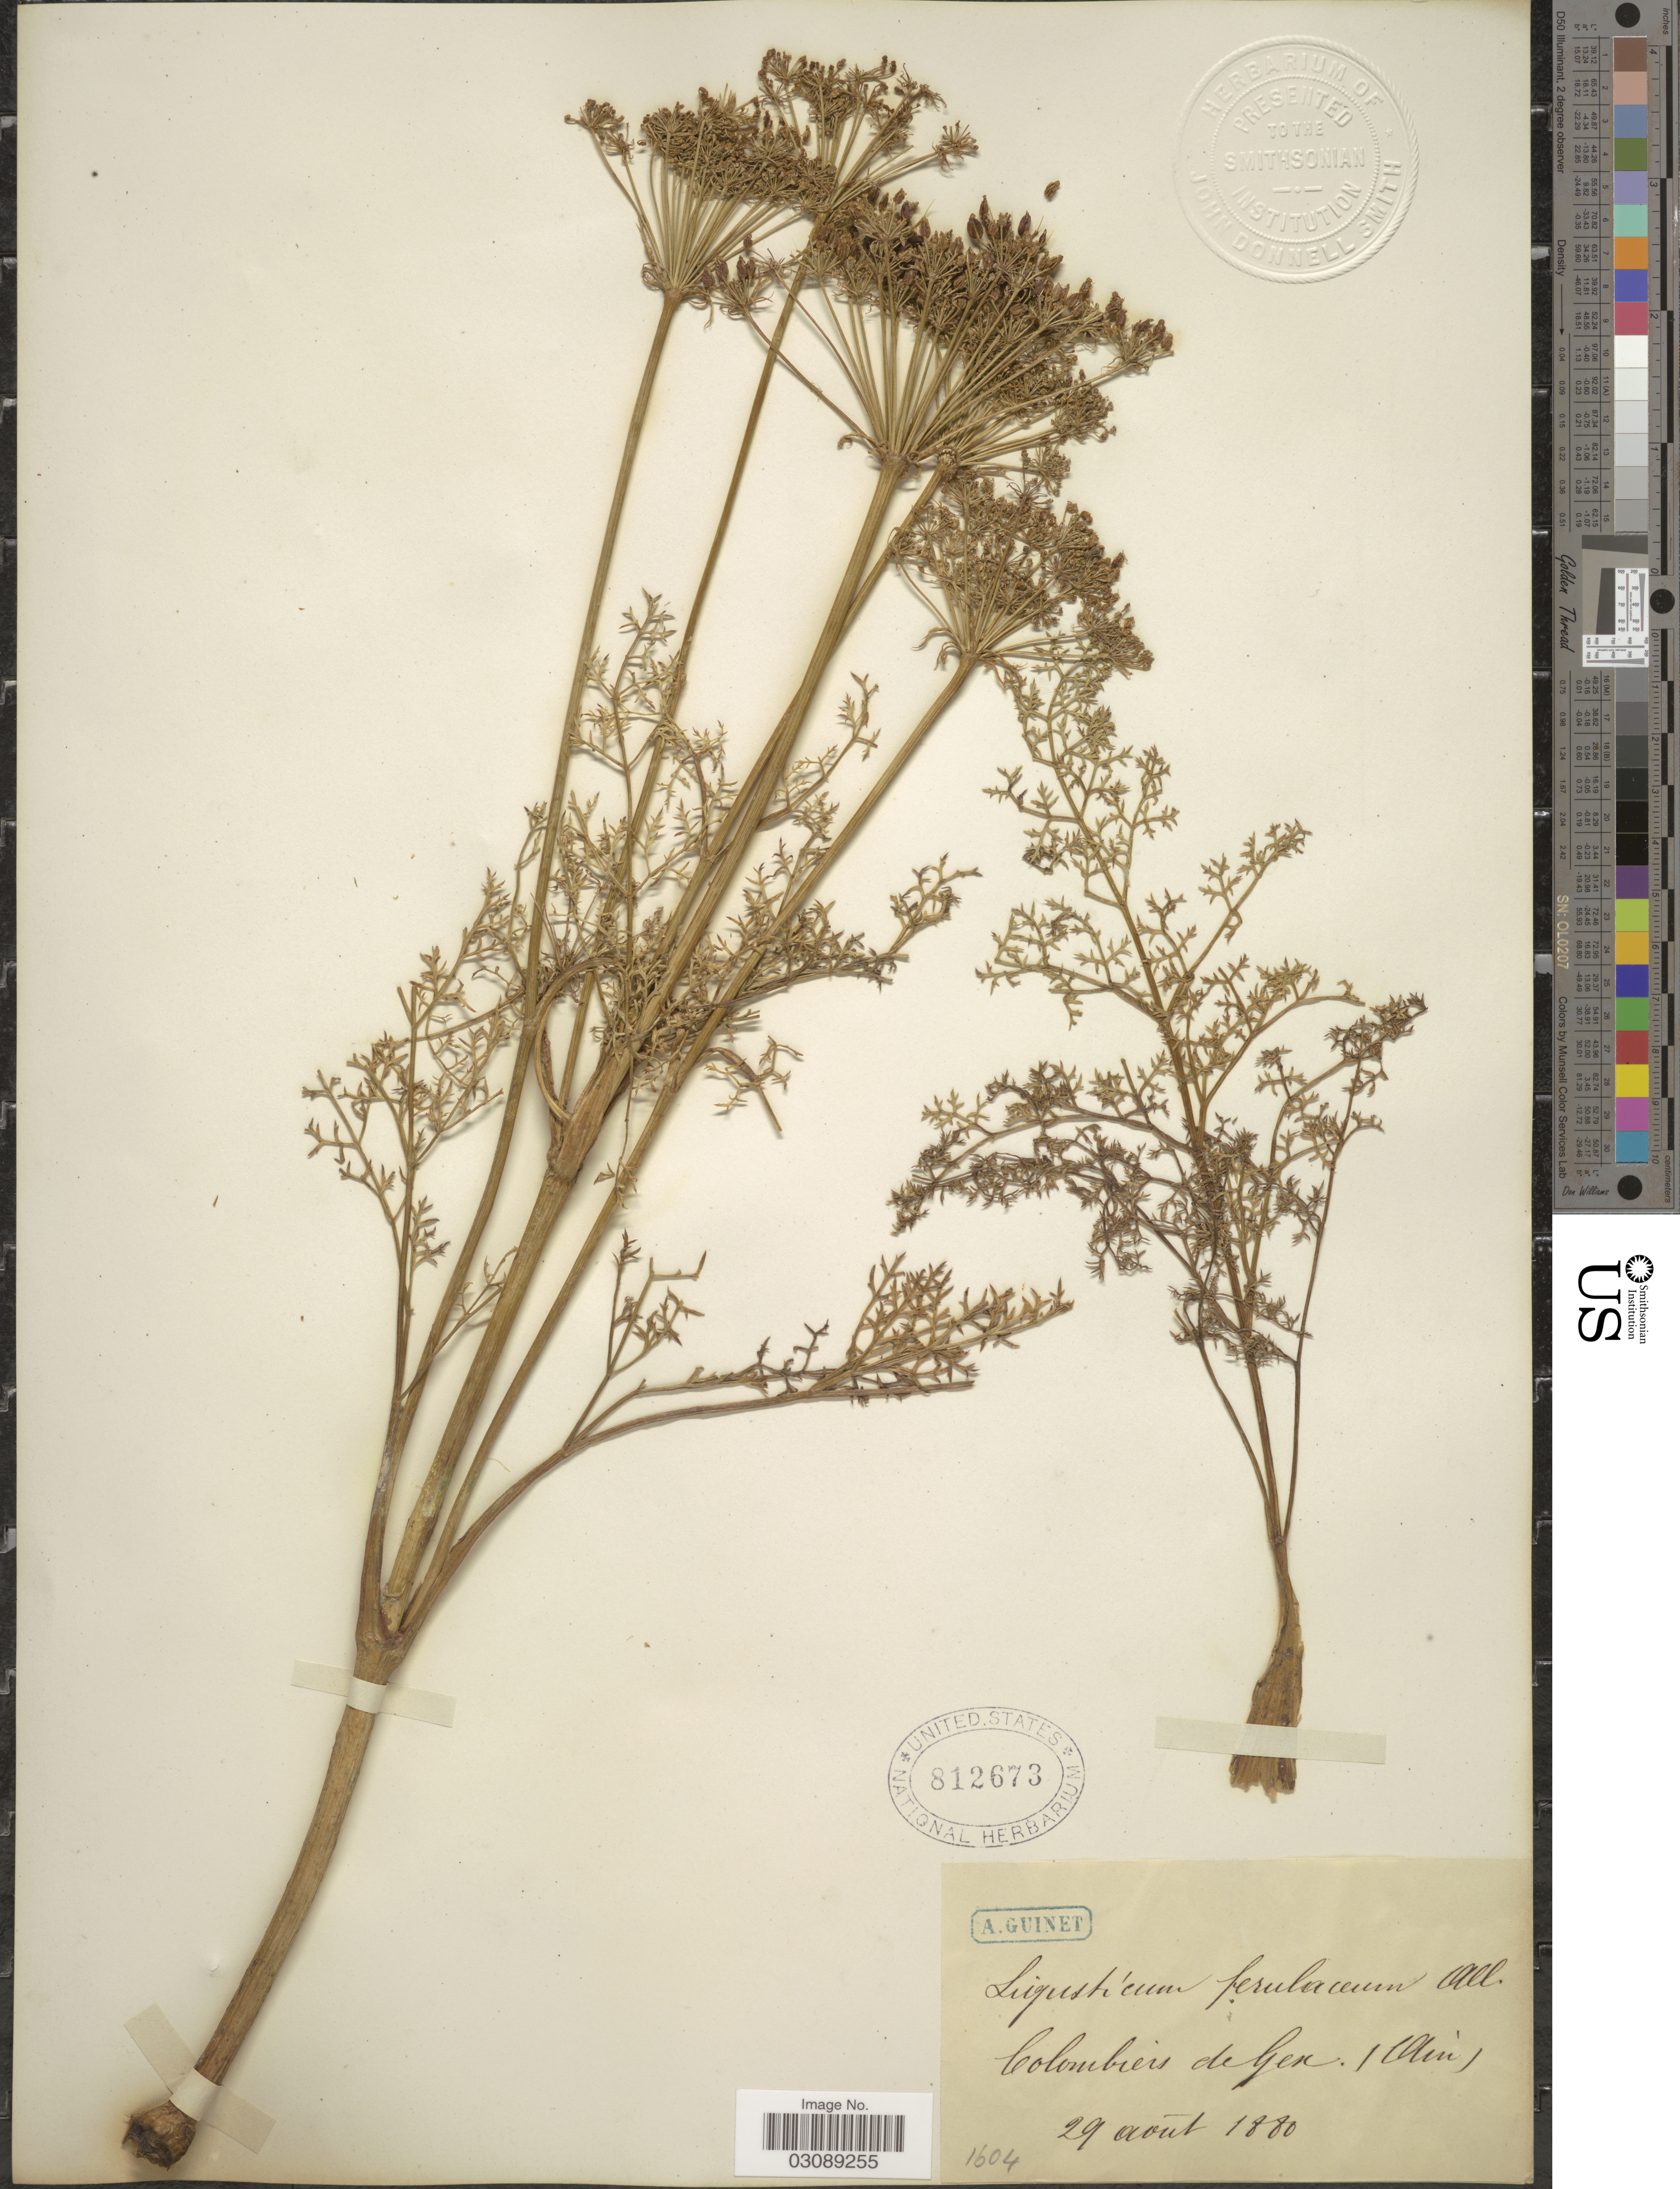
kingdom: Plantae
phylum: Tracheophyta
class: Magnoliopsida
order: Apiales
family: Apiaceae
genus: Ligusticum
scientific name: Ligusticum ferulaceum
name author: All.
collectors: A. Guinet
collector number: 1604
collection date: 1880-08-29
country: France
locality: Colombiers de Gex (Ain).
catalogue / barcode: US 812673